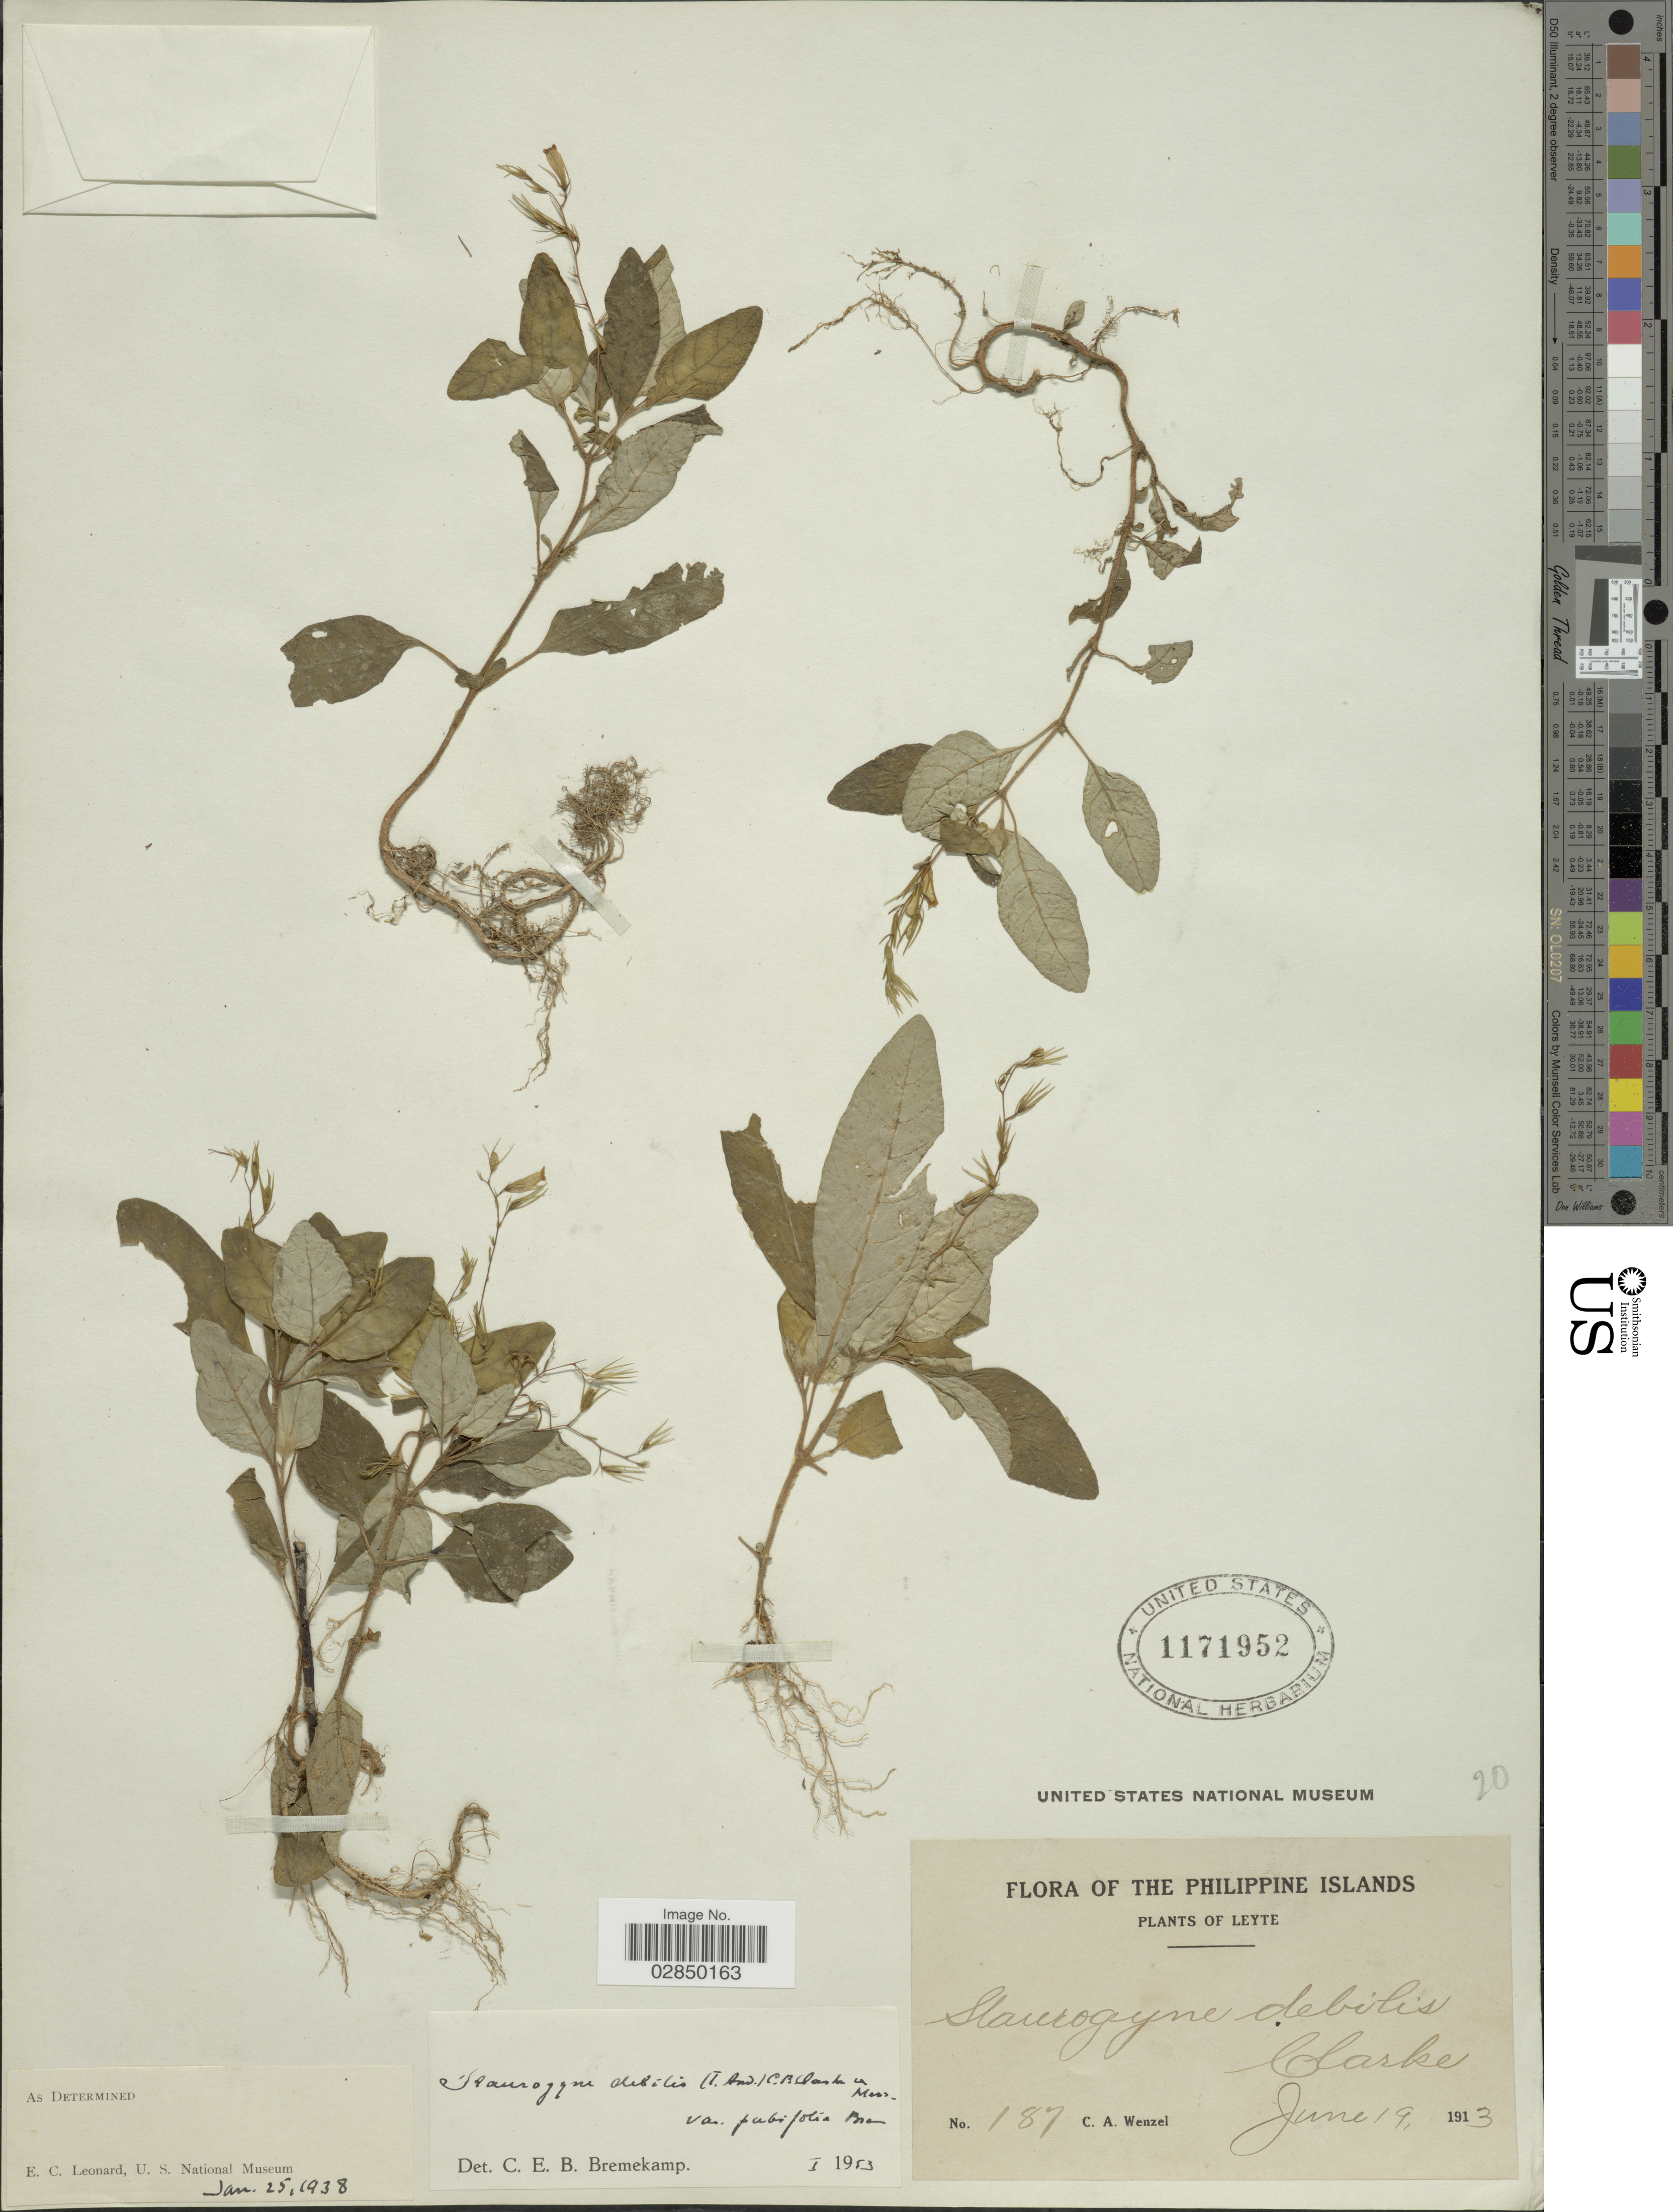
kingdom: Plantae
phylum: Tracheophyta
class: Magnoliopsida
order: Lamiales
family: Acanthaceae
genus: Staurogyne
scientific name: Staurogyne debilis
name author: (T. Anderson) C.B. Clarke ex Merr.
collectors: C. Wenzel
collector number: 187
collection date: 1913-06-19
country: Philippines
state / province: Eastern Visayas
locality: Leyte.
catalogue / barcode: US 1171952